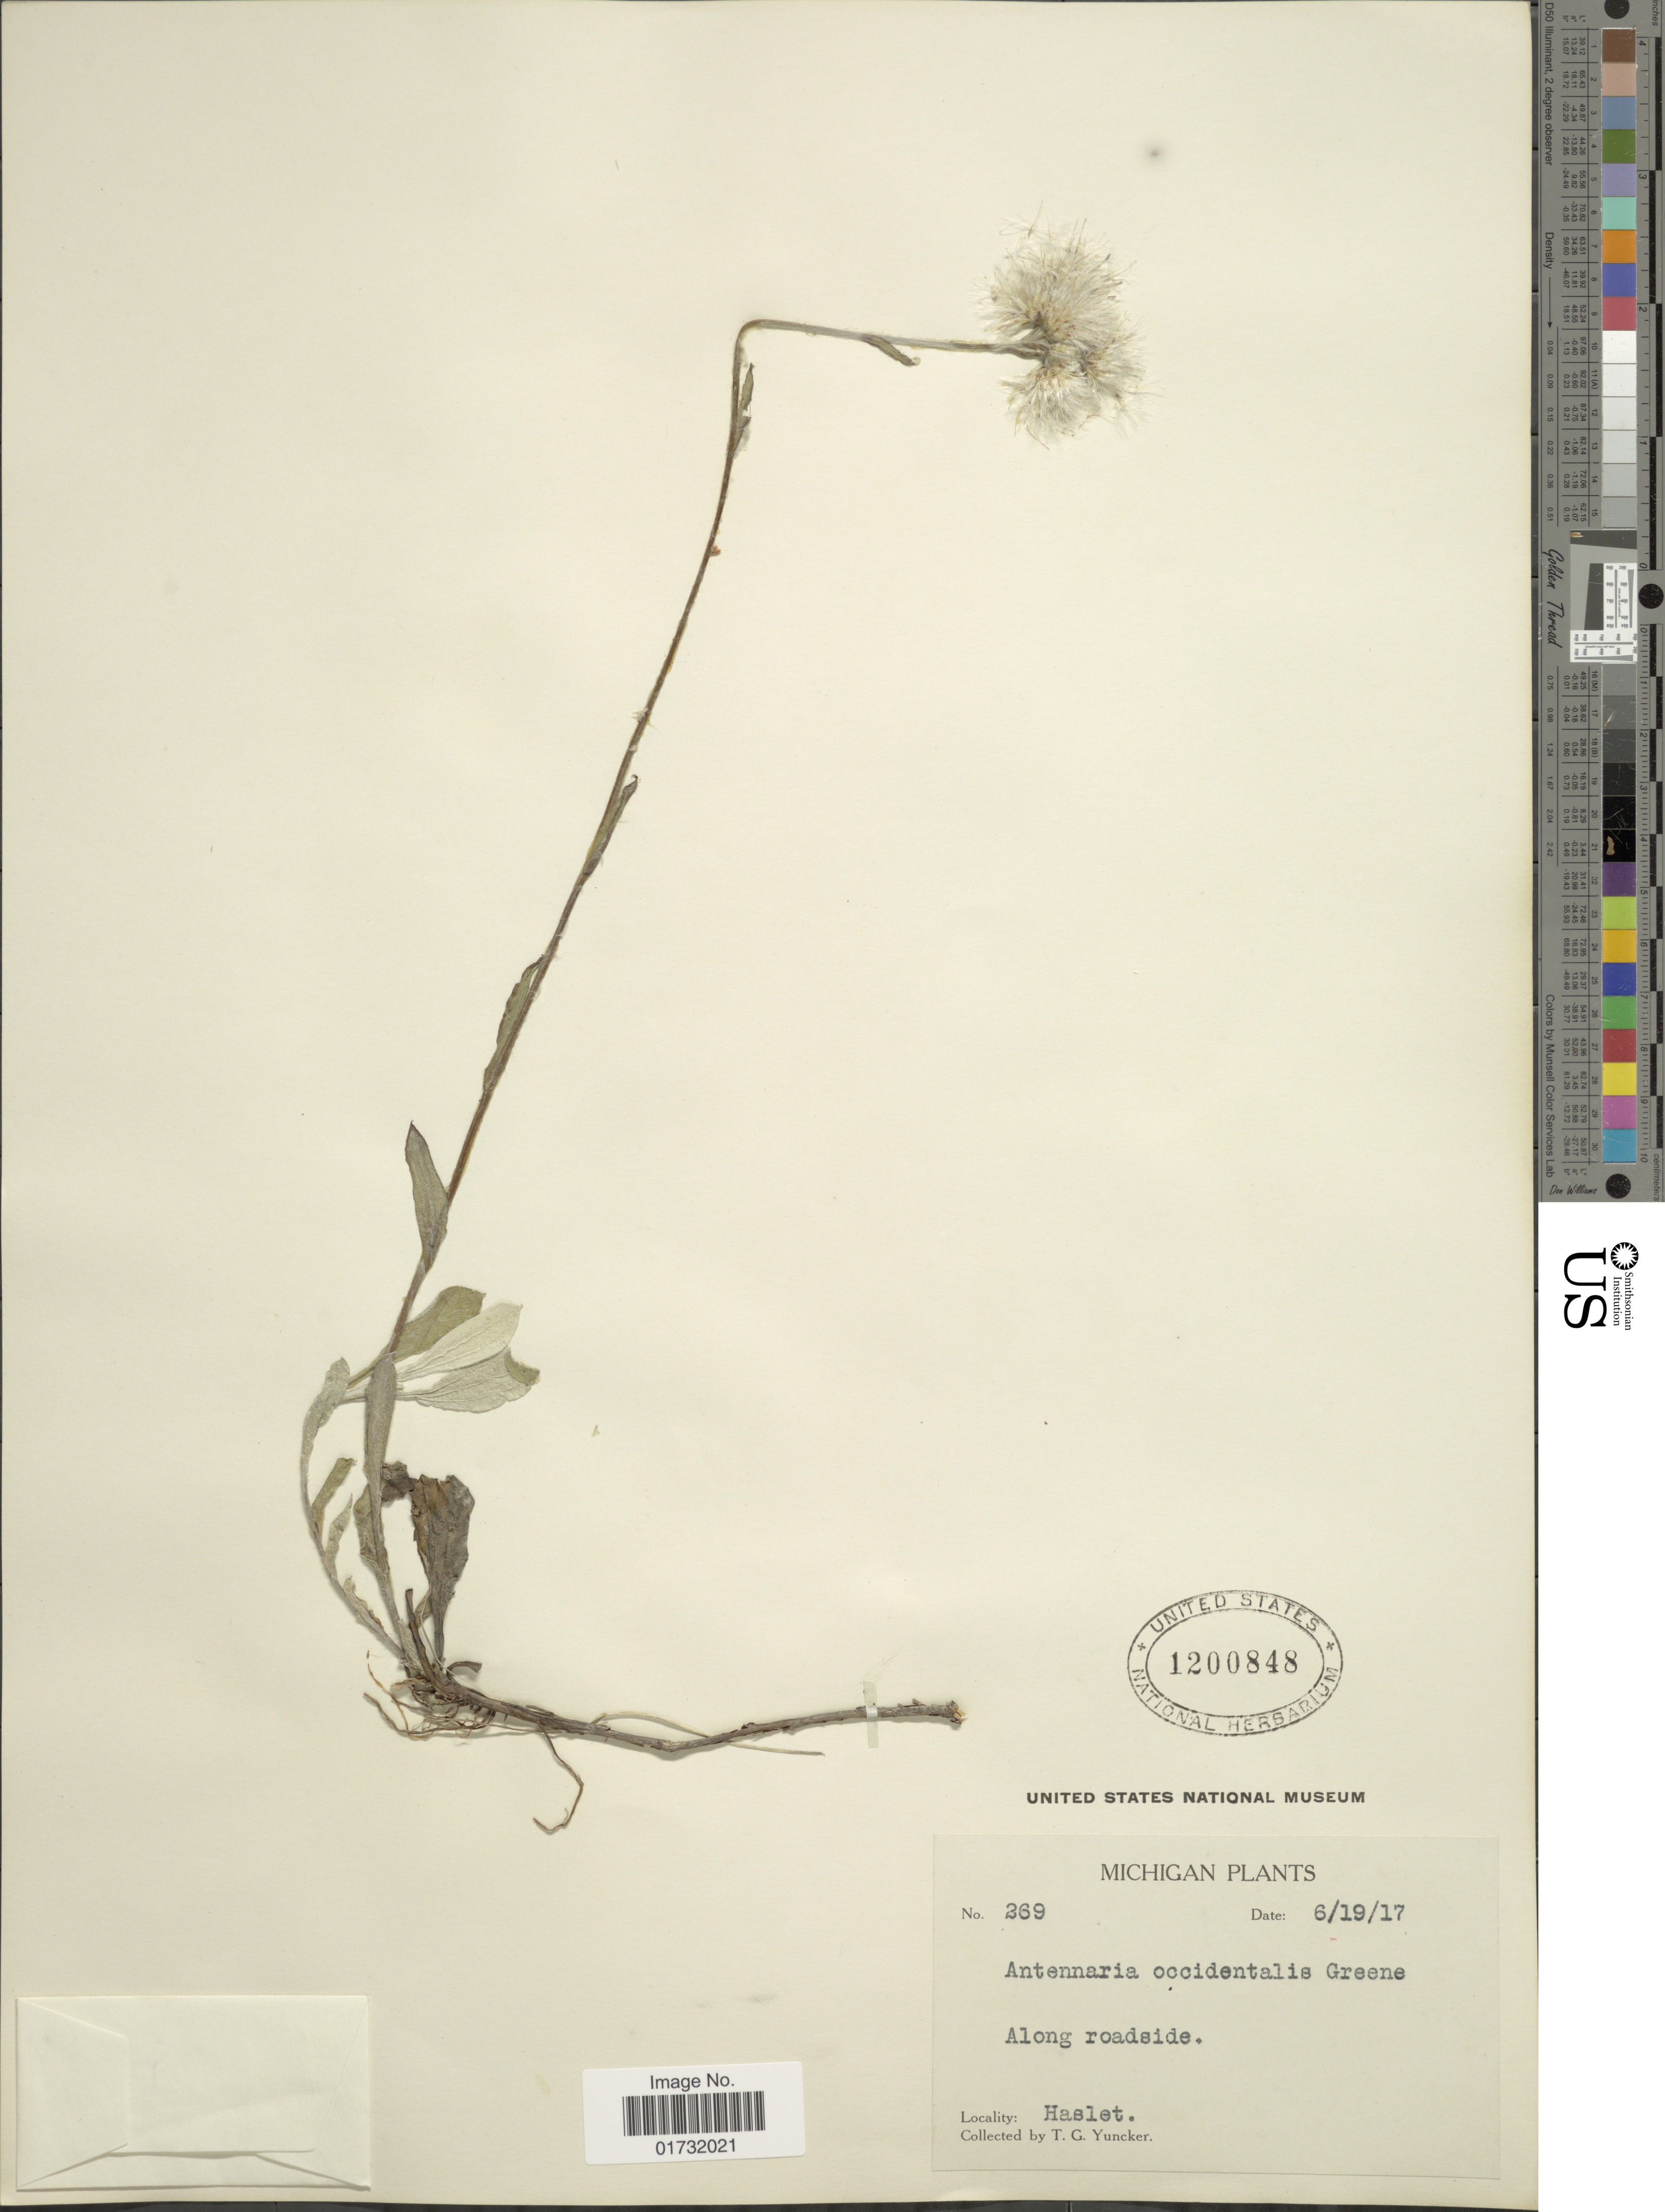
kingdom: Plantae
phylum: Tracheophyta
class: Magnoliopsida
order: Asterales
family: Asteraceae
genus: Antennaria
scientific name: Antennaria occidentalis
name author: Greene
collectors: T. G. Yuncker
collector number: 269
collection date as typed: Transcribed d/m/y: 19/6/17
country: United States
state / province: Michigan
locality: Haslet. Along roadside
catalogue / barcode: US 1200848